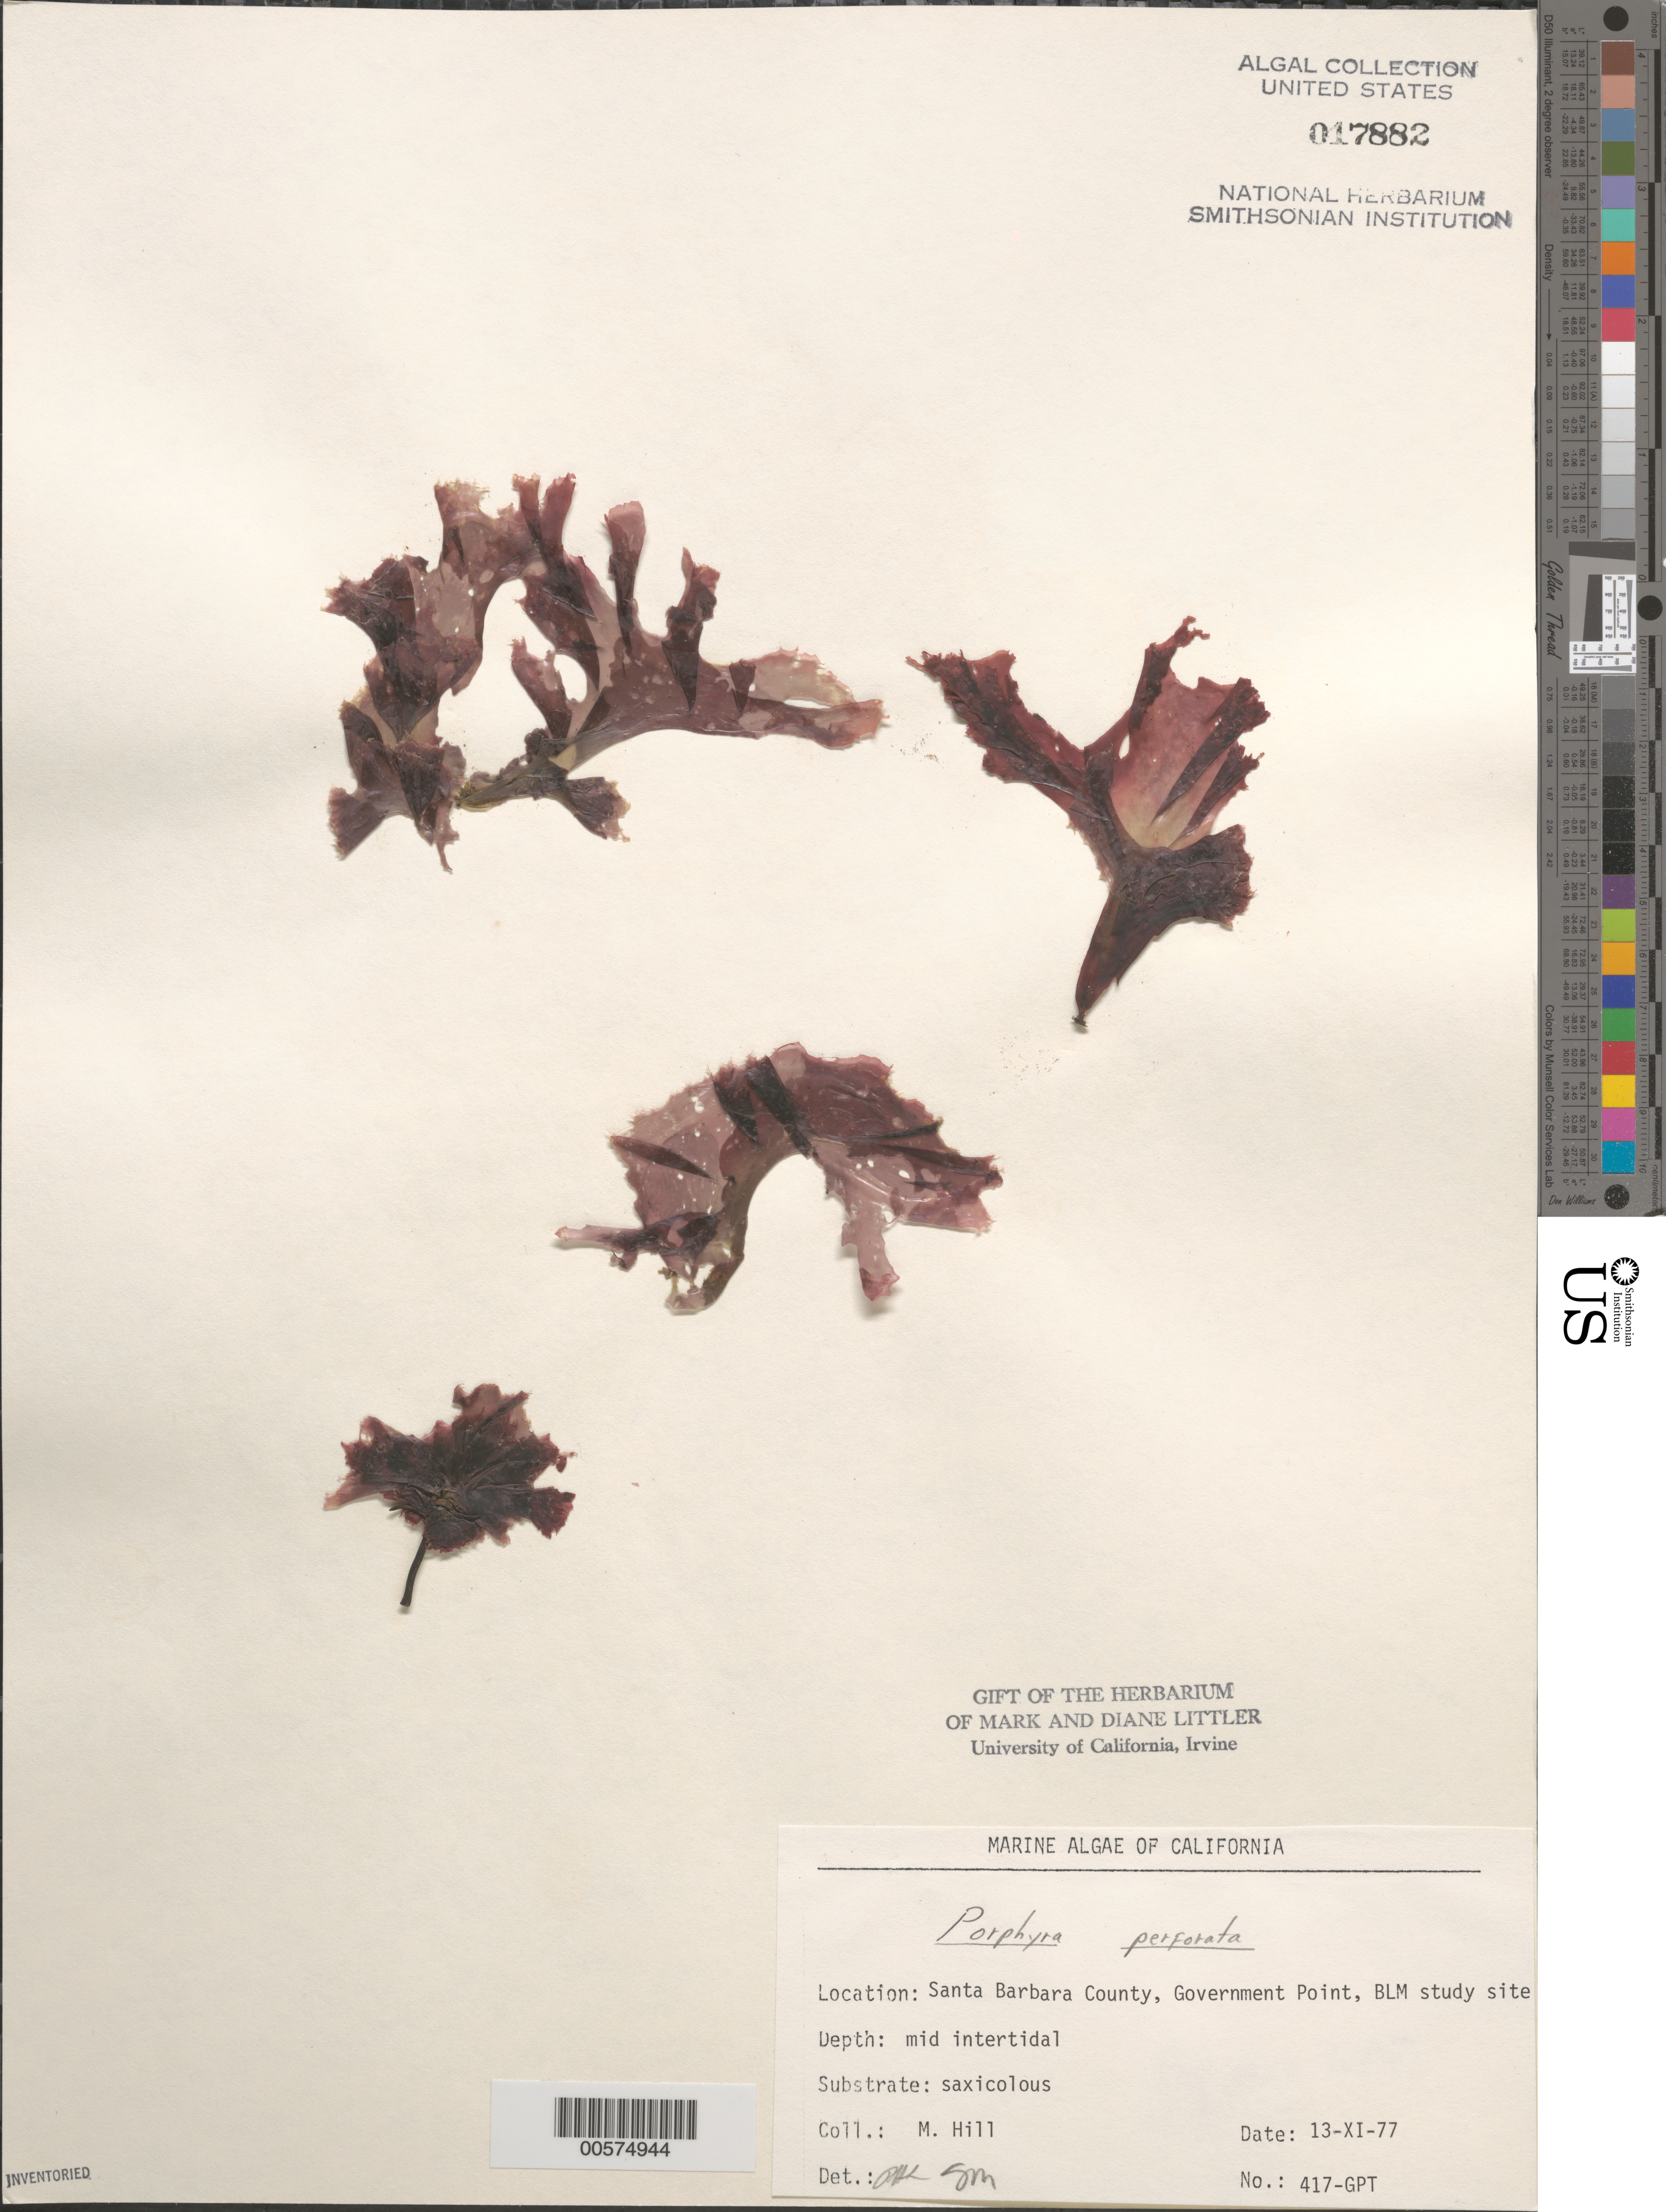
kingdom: Plantae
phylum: Rhodophyta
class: Bangiophyceae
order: Bangiales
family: Bangiaceae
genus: Pyropia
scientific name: Pyropia perforata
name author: (J. Agardh) S.C. Lindstrom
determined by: Algae name updating Project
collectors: M. Hill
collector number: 417-gpt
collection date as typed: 13 Nov 1977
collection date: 1977-11-13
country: United States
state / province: California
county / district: Santa Barbara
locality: Government Point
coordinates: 34 26'31"N, 120 24'06"W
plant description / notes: BLM-SOCALBIGHT Rocky Intertidal Survey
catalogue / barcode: US 17882